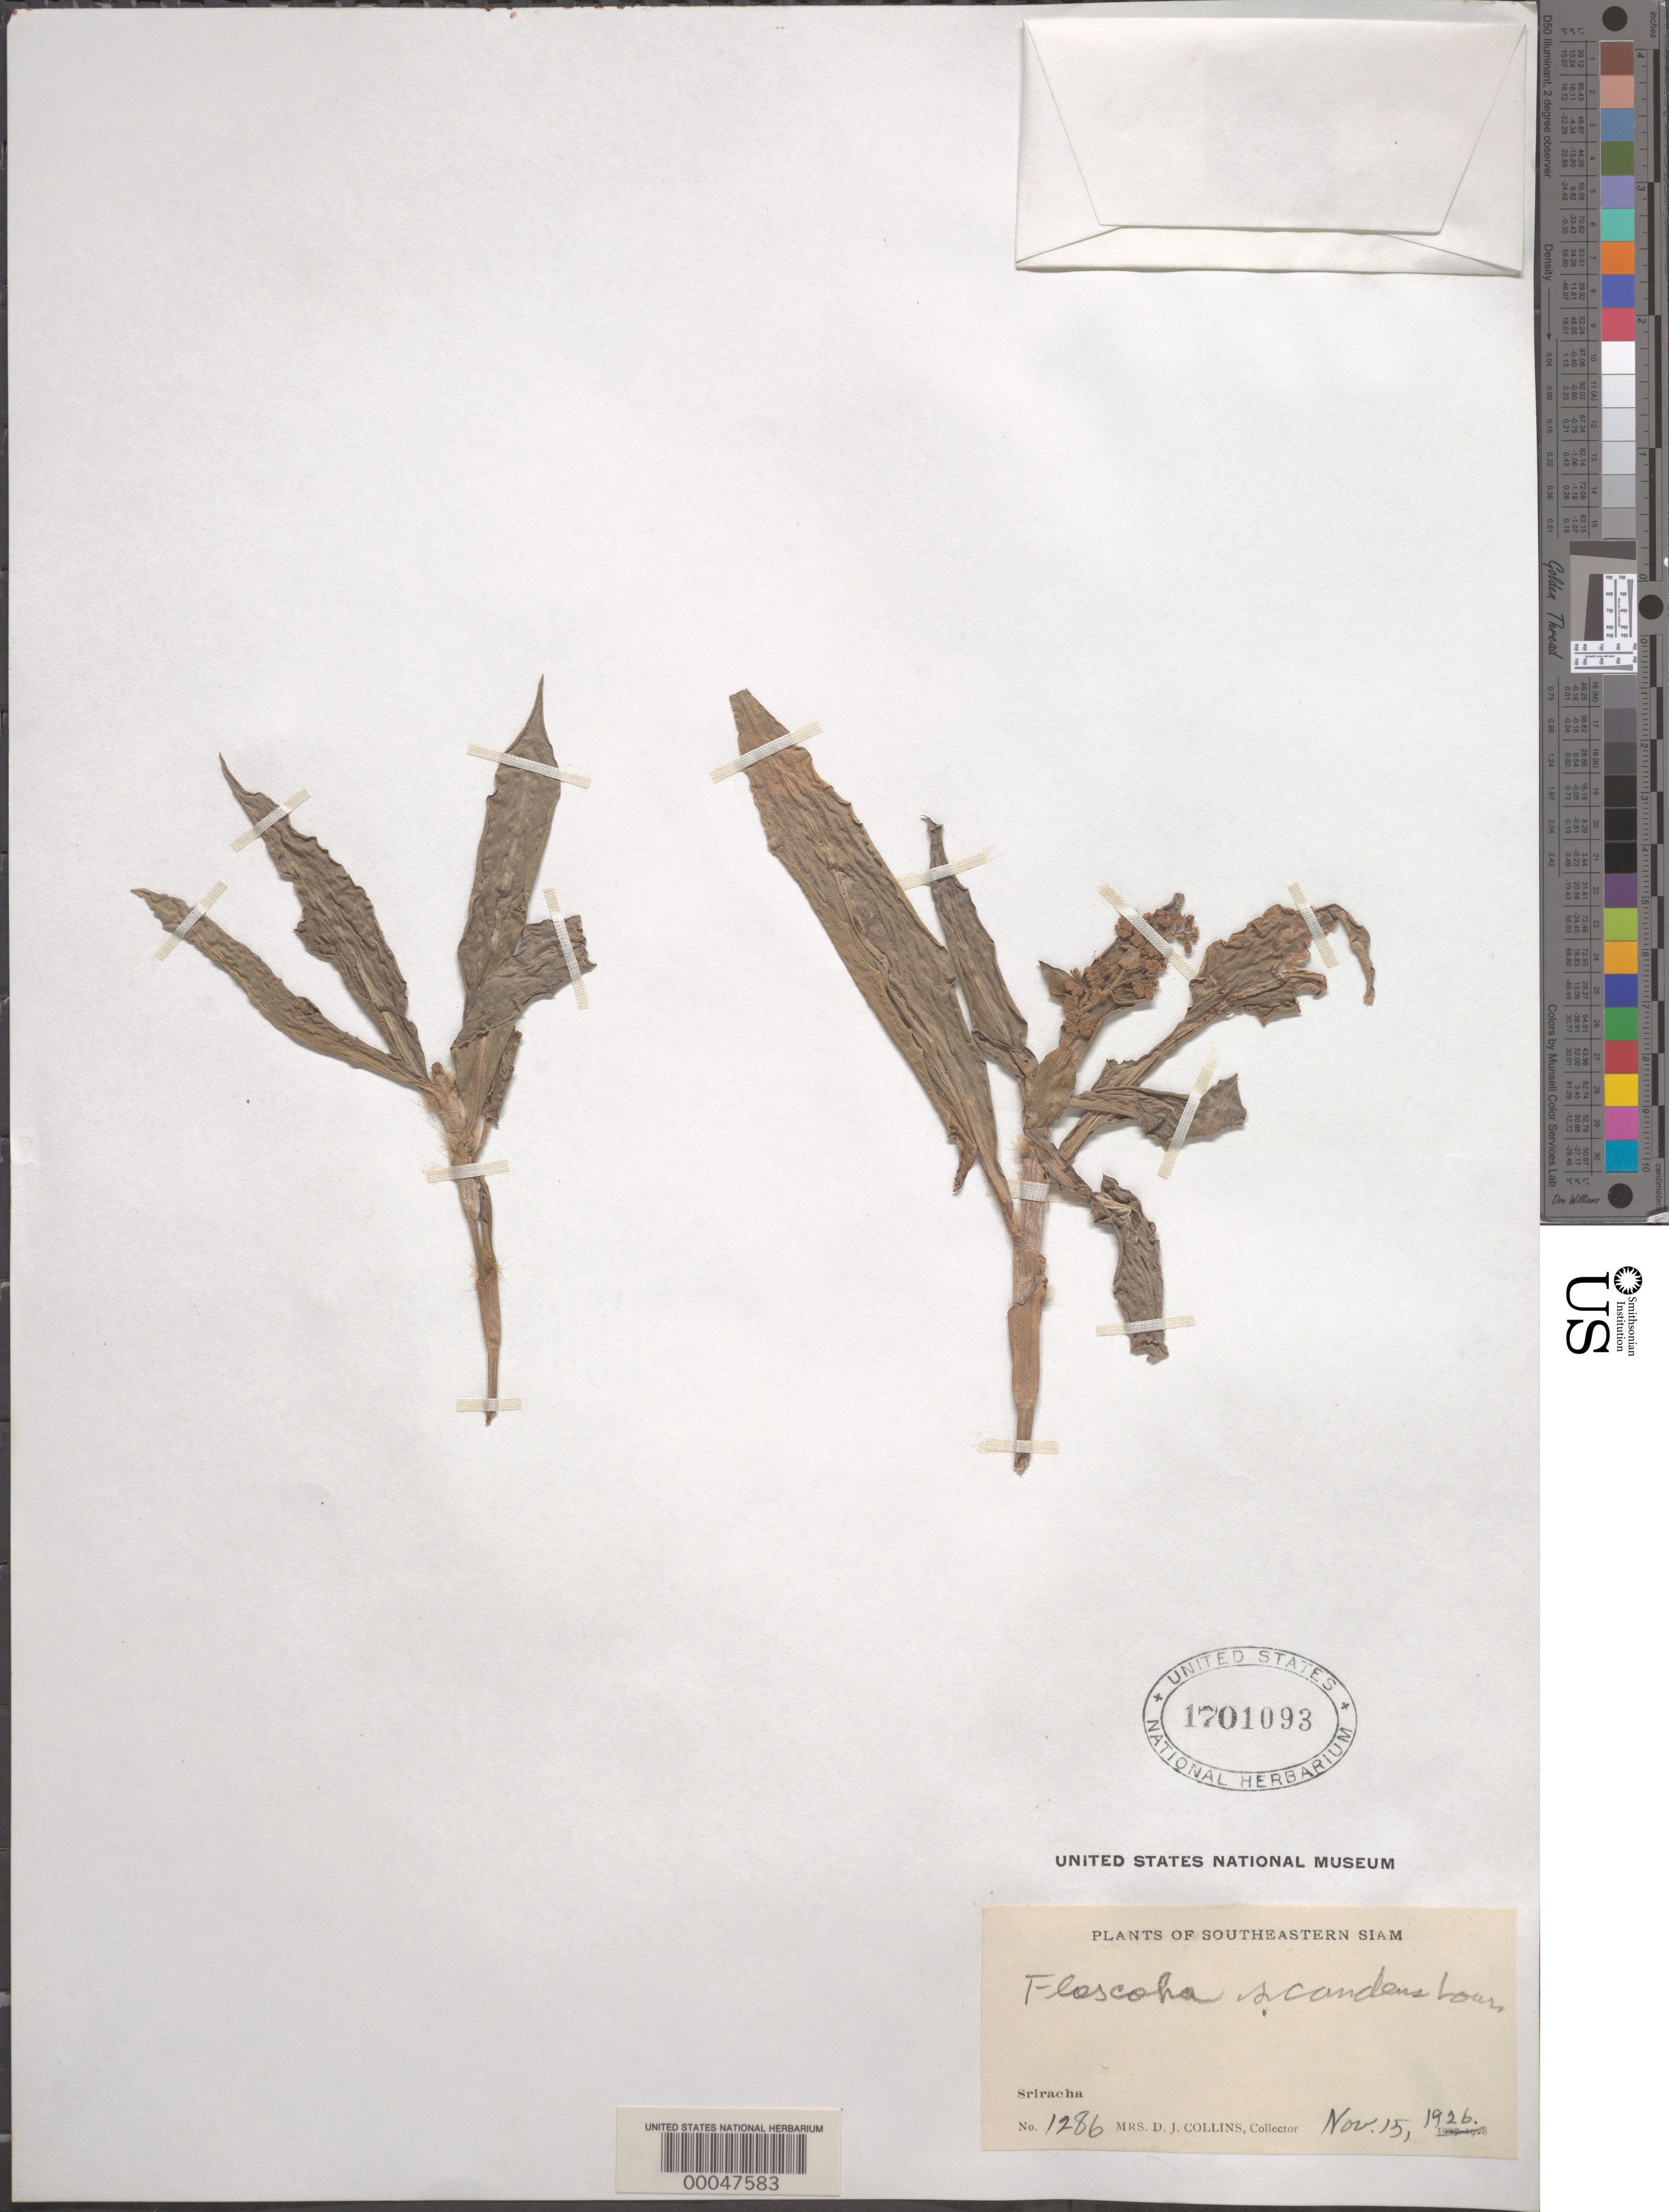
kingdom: Plantae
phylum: Tracheophyta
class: Liliopsida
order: Commelinales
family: Commelinaceae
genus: Floscopa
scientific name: Floscopa scandens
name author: Lour.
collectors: Mrs. D. J. Collins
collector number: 1286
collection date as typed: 15 Nov 1926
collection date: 1926-11-15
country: Thailand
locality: Sriracha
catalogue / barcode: US 1701093